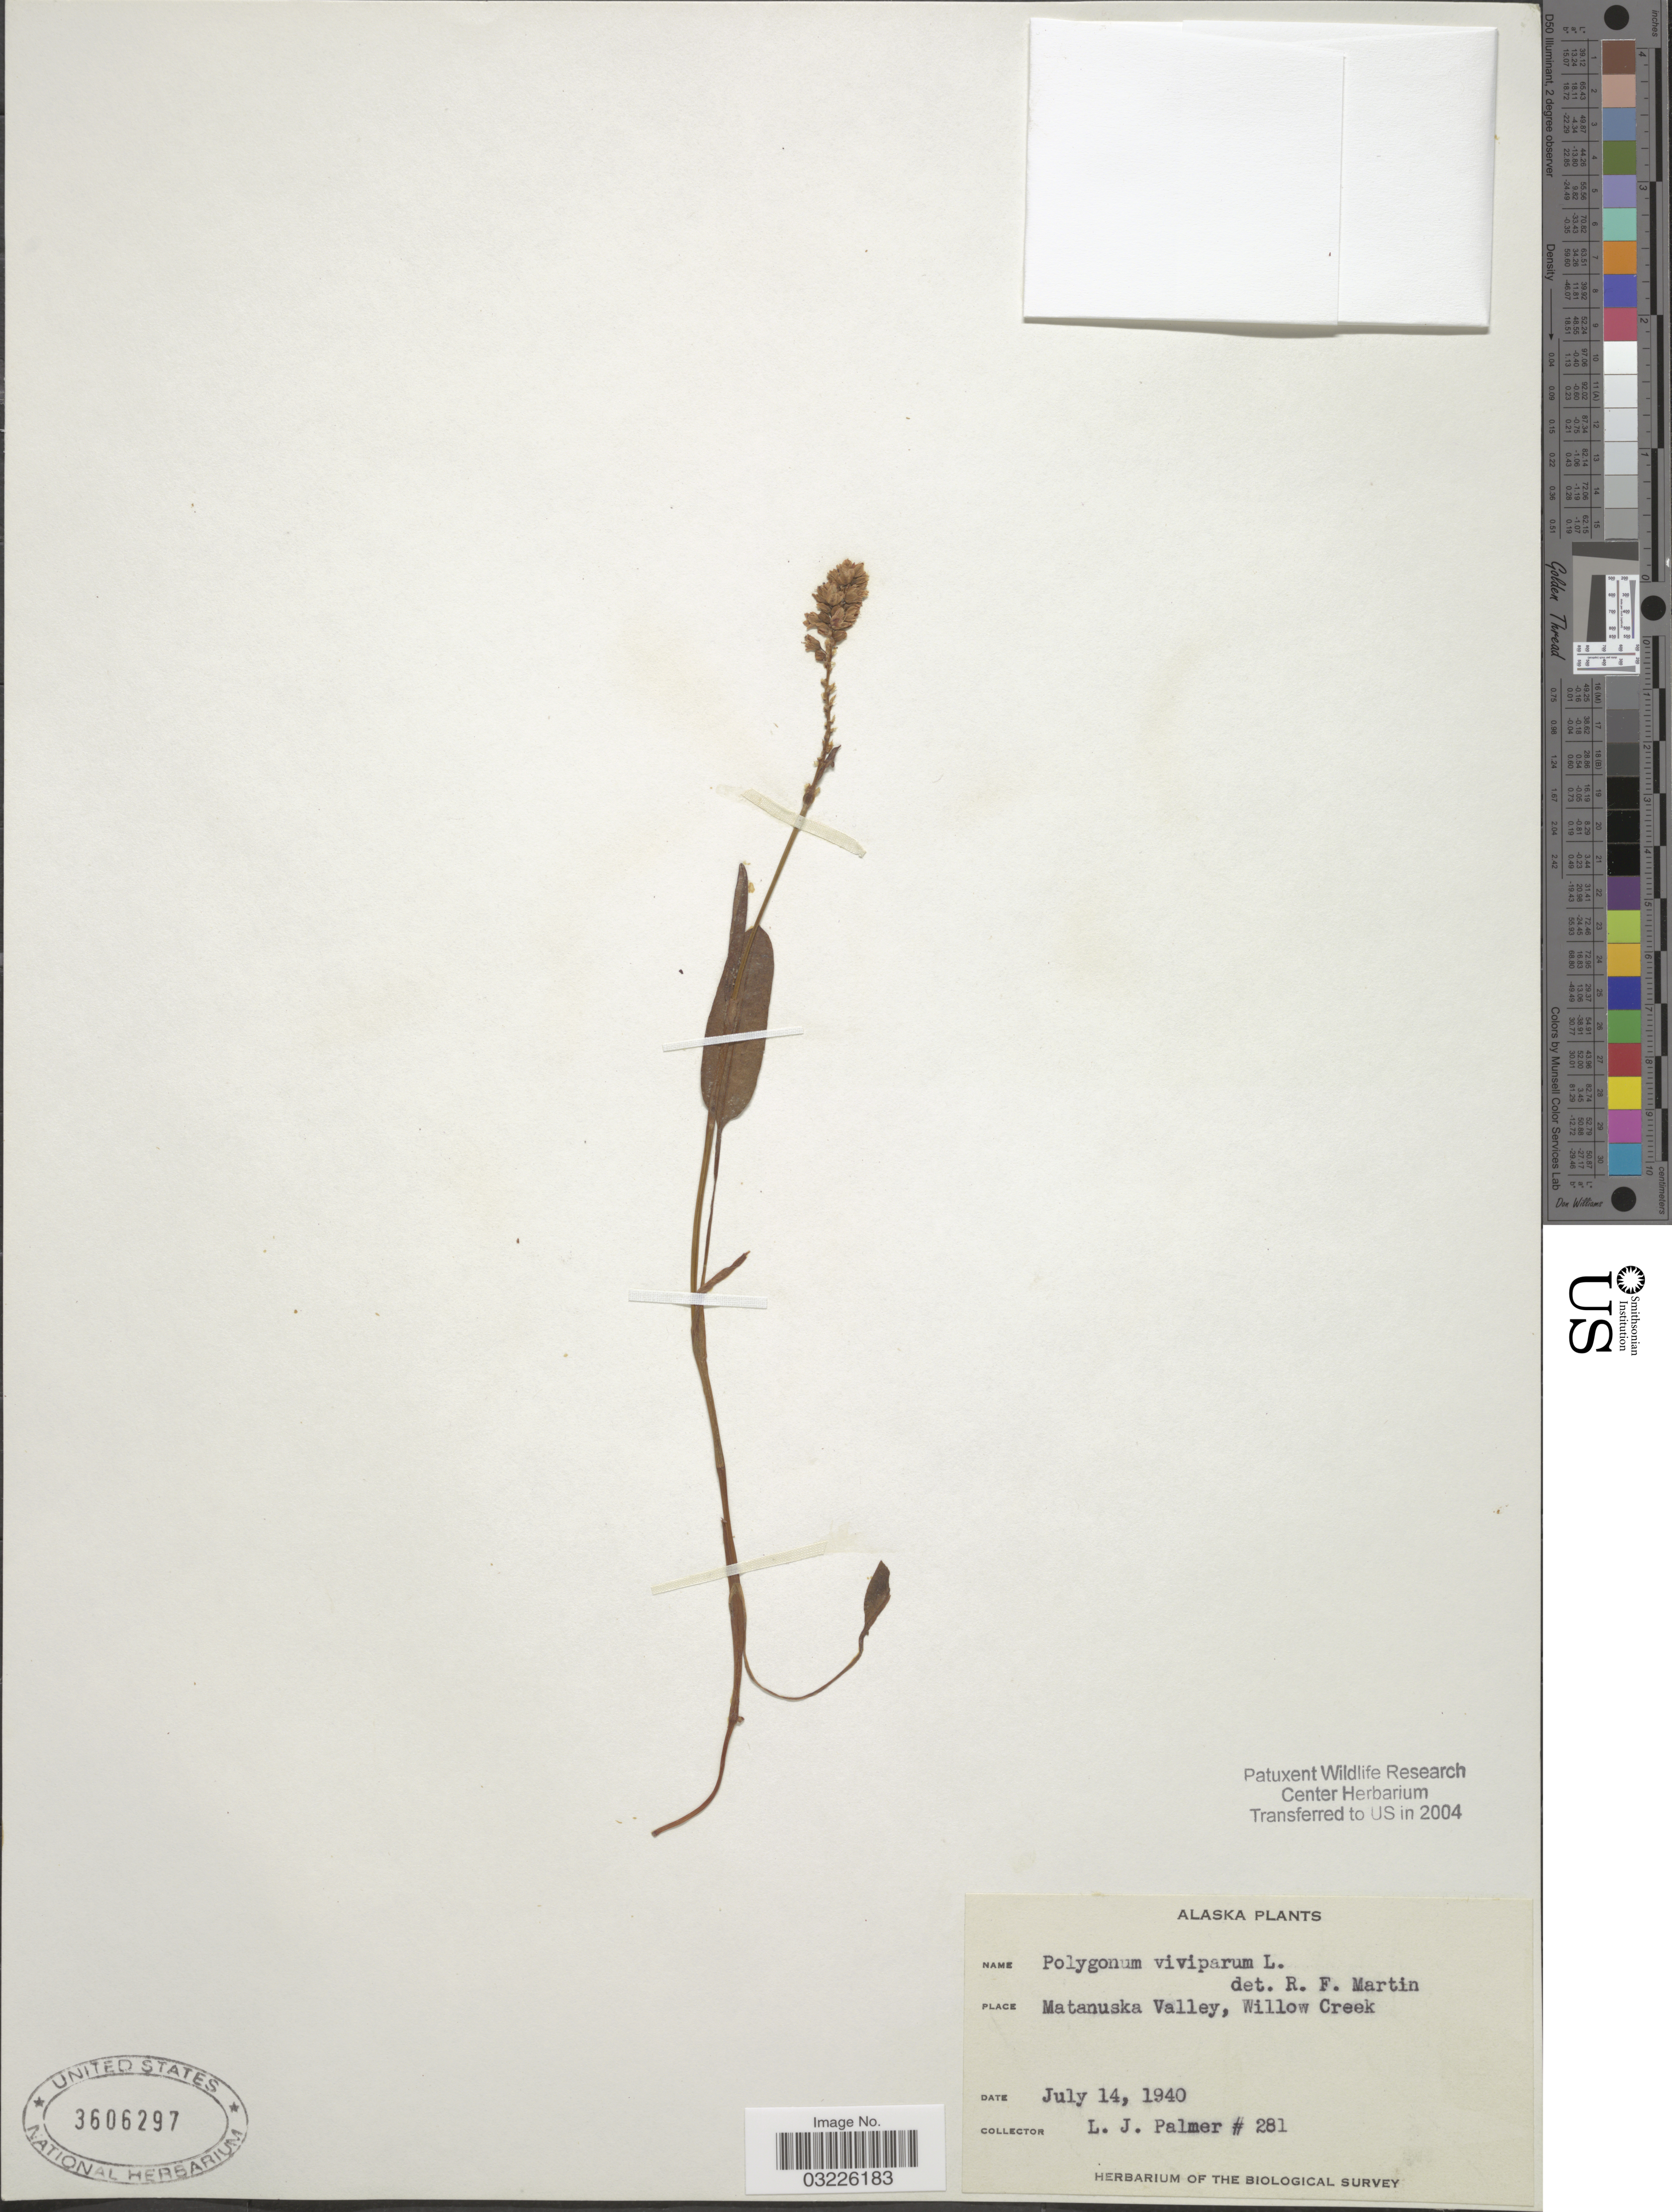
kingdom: Plantae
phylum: Tracheophyta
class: Magnoliopsida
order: Caryophyllales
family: Polygonaceae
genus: Bistorta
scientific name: Bistorta vivipara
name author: (L.) Delarbre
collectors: L. J. Palmer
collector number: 281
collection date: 1940-07-14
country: United States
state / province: Alaska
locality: Matanuska Valley, Willow Creek.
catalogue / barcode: US 3606297